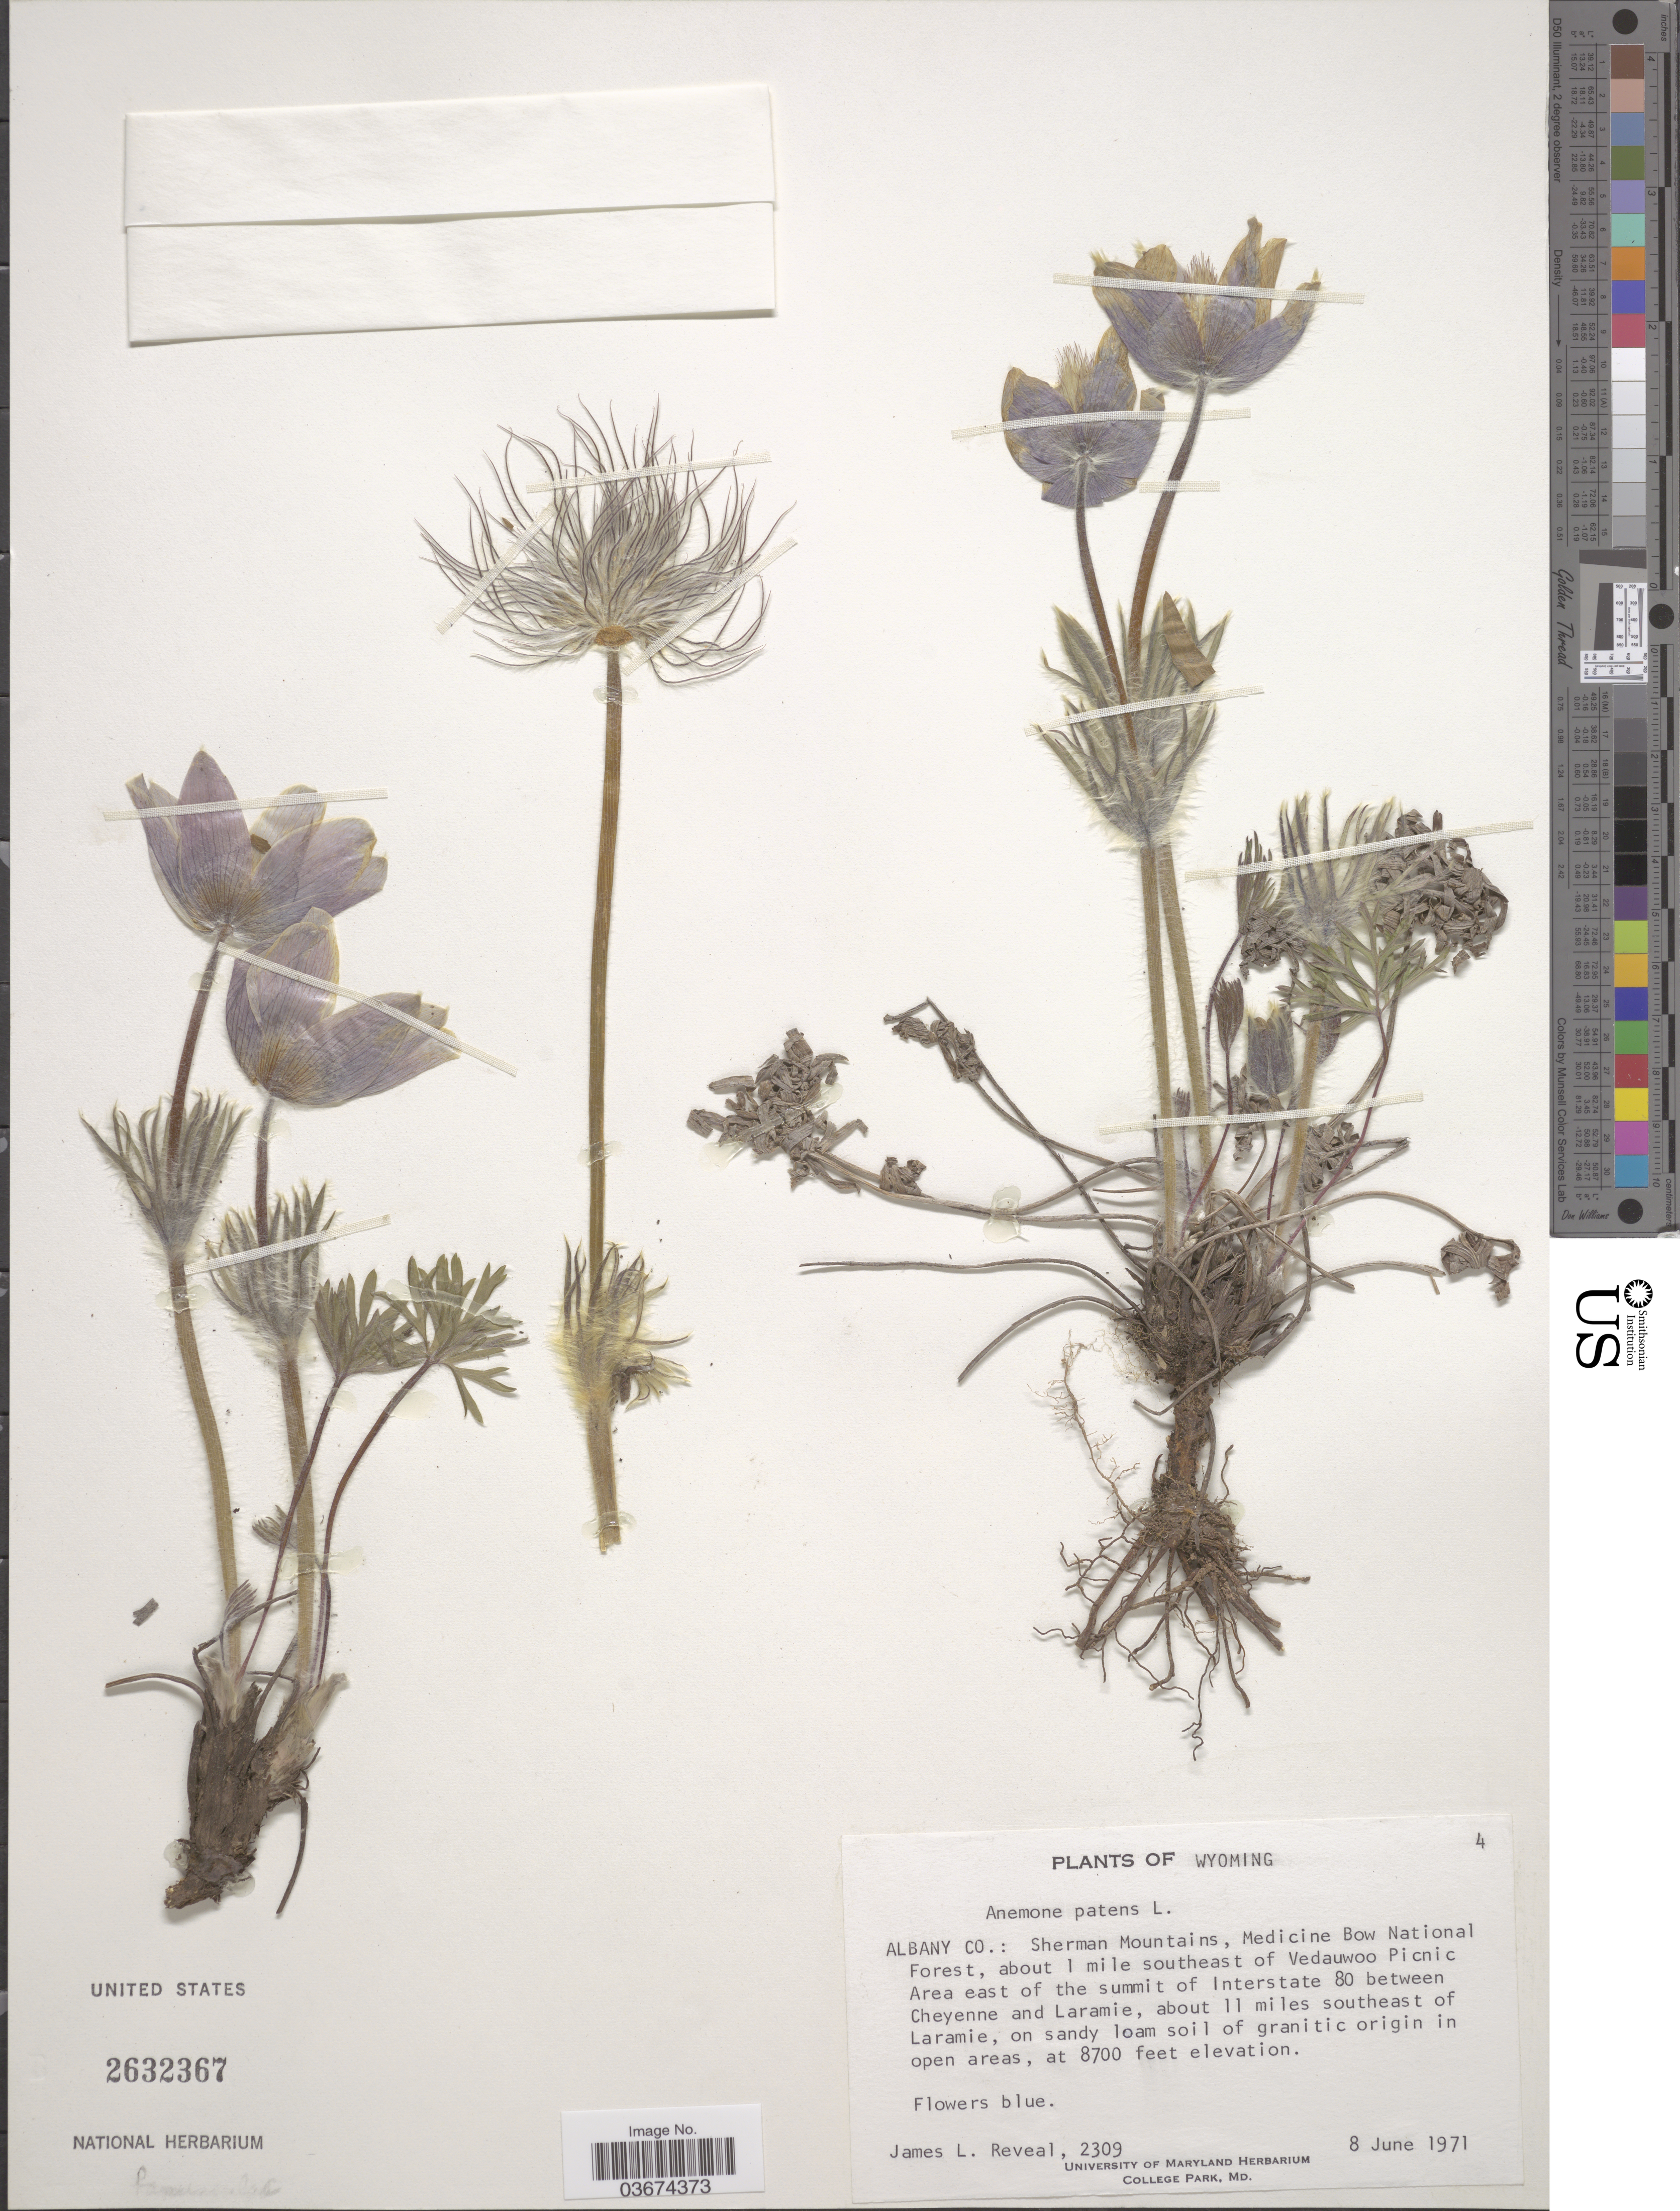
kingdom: Plantae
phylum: Tracheophyta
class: Magnoliopsida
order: Ranunculales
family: Ranunculaceae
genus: Pulsatilla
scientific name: Pulsatilla nuttalliana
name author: (DC.) Bercht. & J. Presl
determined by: Strong, Mark T., (BOT), Smithsonian Institution - National Museum of Natural History (UNITED STATES)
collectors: J. L. Reveal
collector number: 2309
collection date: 1971-06-08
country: United States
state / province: Wyoming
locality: Albany Co.: Sherman Mountains, Medicine Bow National Forest, about 1 mile southeast of Vedauwoo Picnic Area east of the summit of Interstate 80 between Cheyenne and Laramie, about 11 miles southeast of Laramie.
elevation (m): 2652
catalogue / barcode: US 2632367